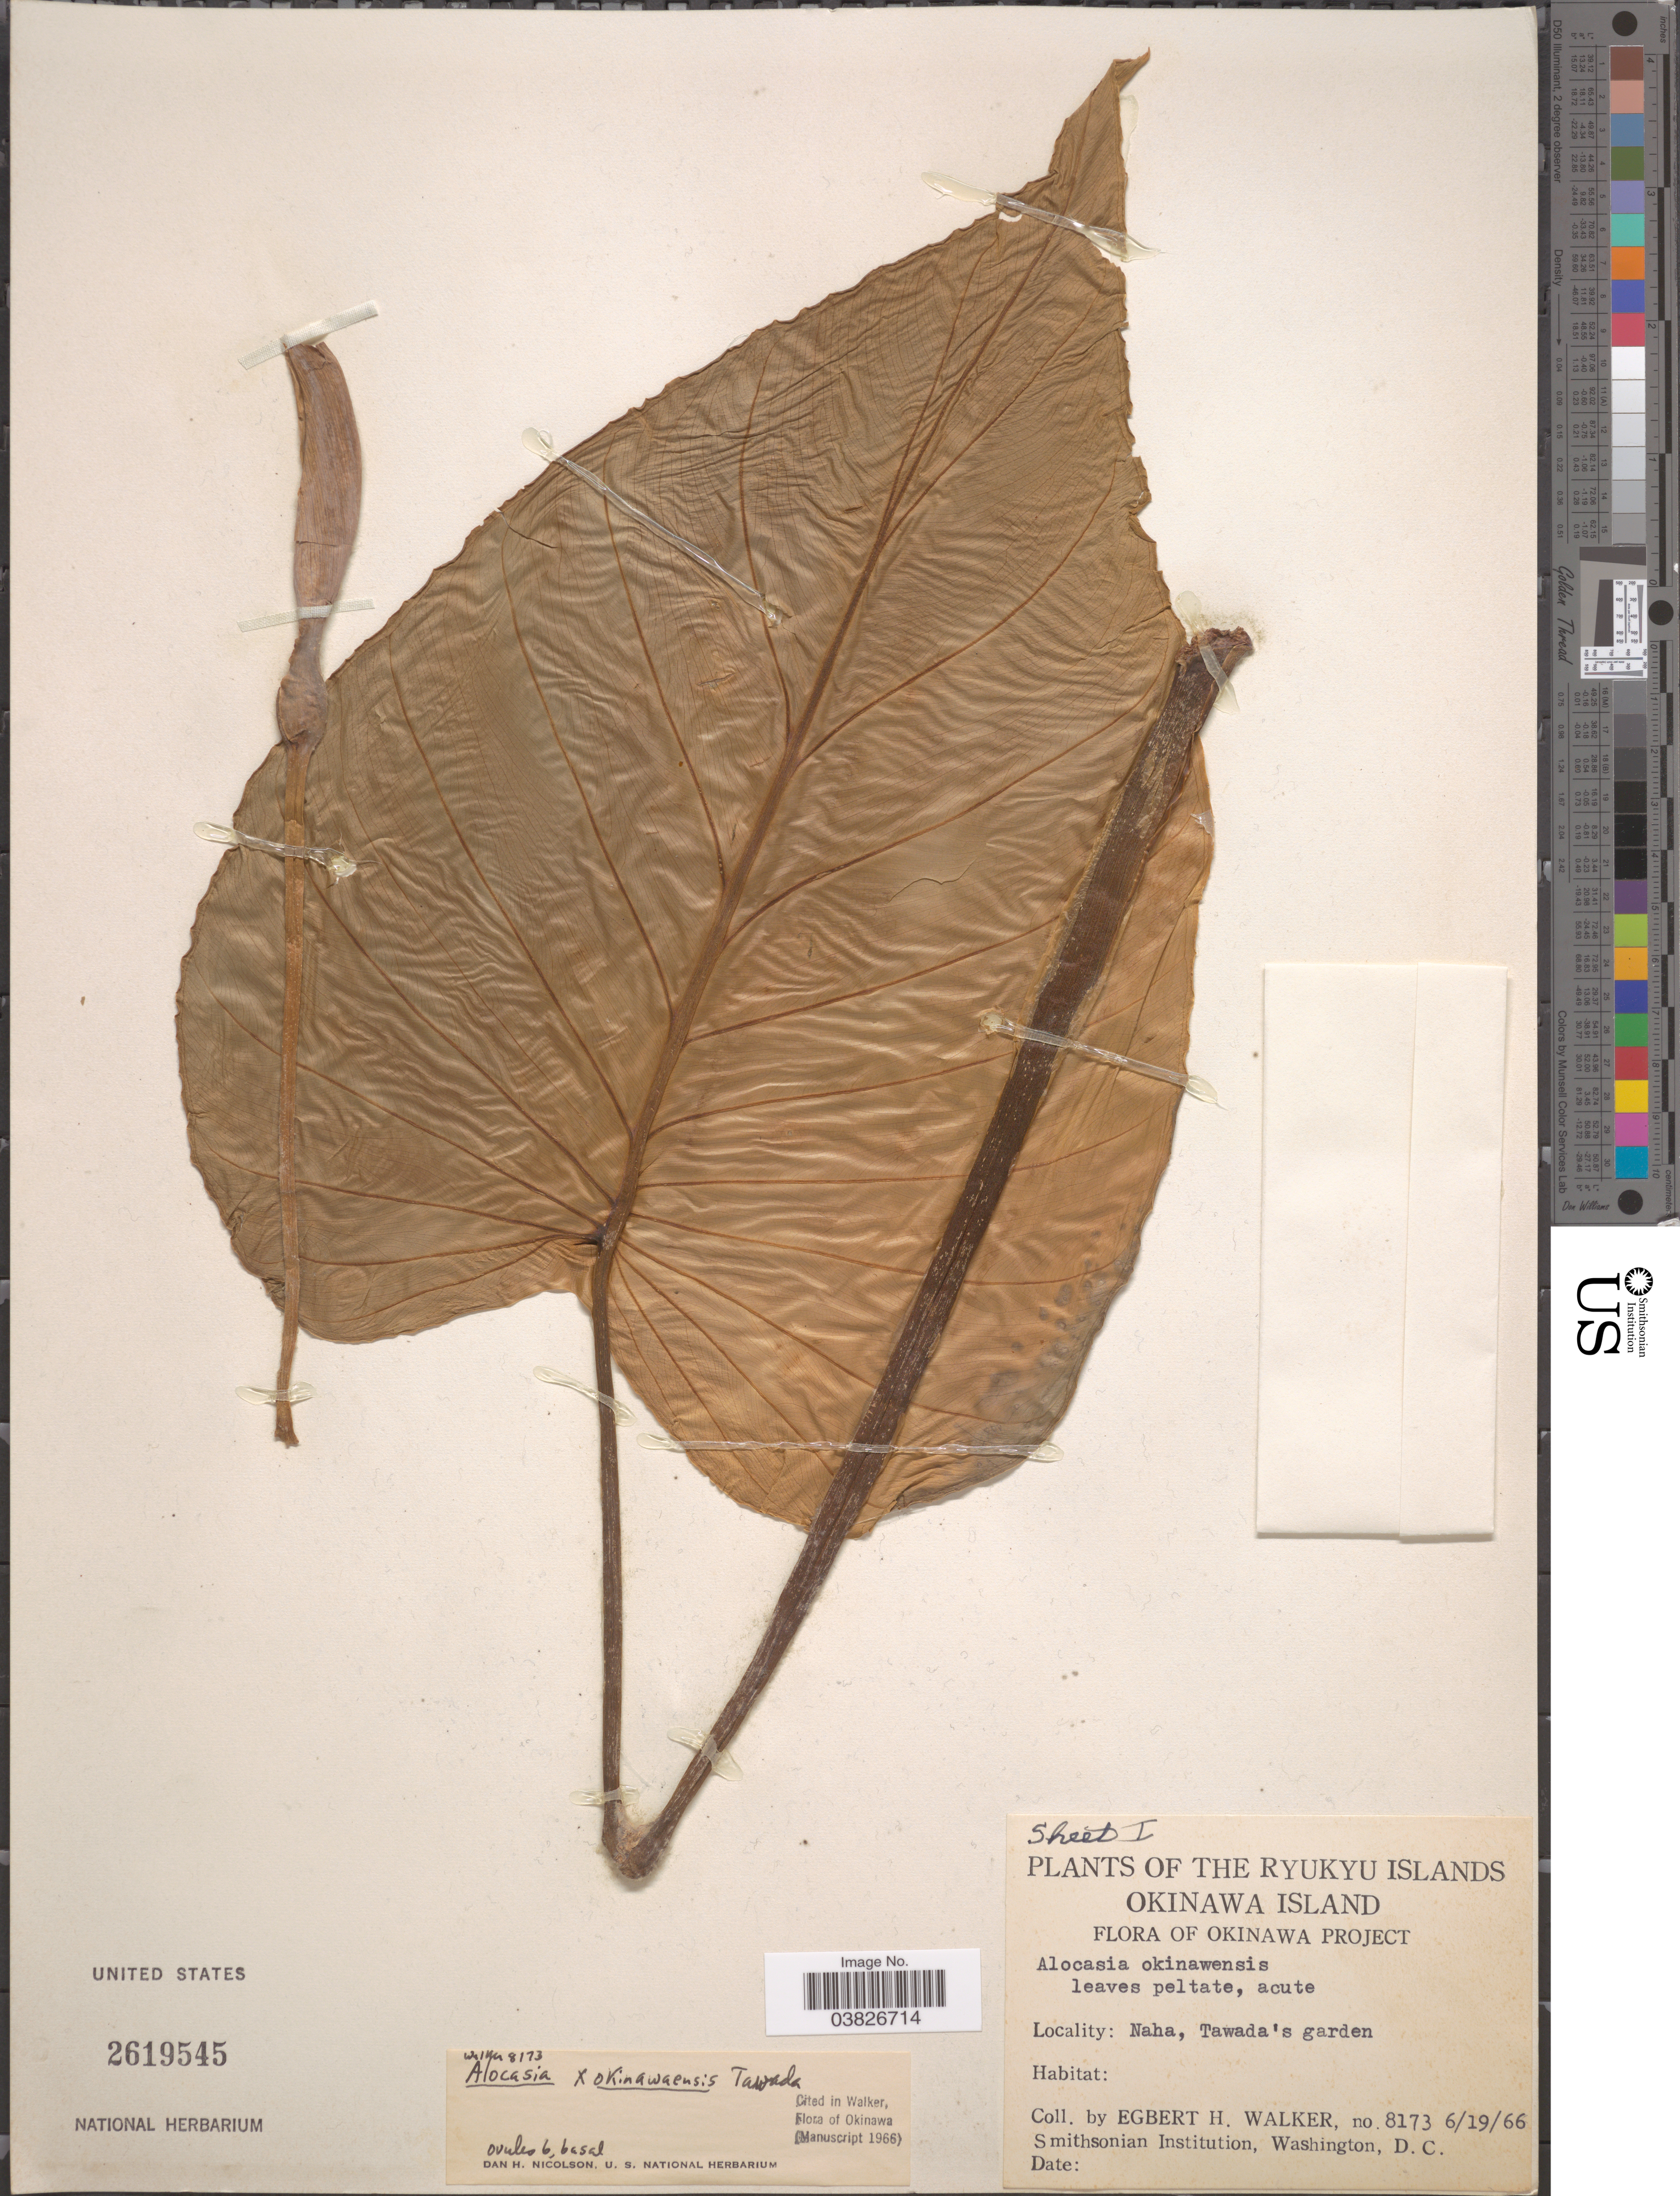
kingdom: Plantae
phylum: Tracheophyta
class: Liliopsida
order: Alismatales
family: Araceae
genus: Alocasia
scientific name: Alocasia x okinawensis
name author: Tawada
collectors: E. H. Walker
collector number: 8173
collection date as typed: Transcribed d/m/y: 19/6/66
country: Japan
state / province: Okinawa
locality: Ryukyu Islands. Okinawa Islands. Okinawa Project. Naha, Tawada's garden.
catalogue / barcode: US 2619545